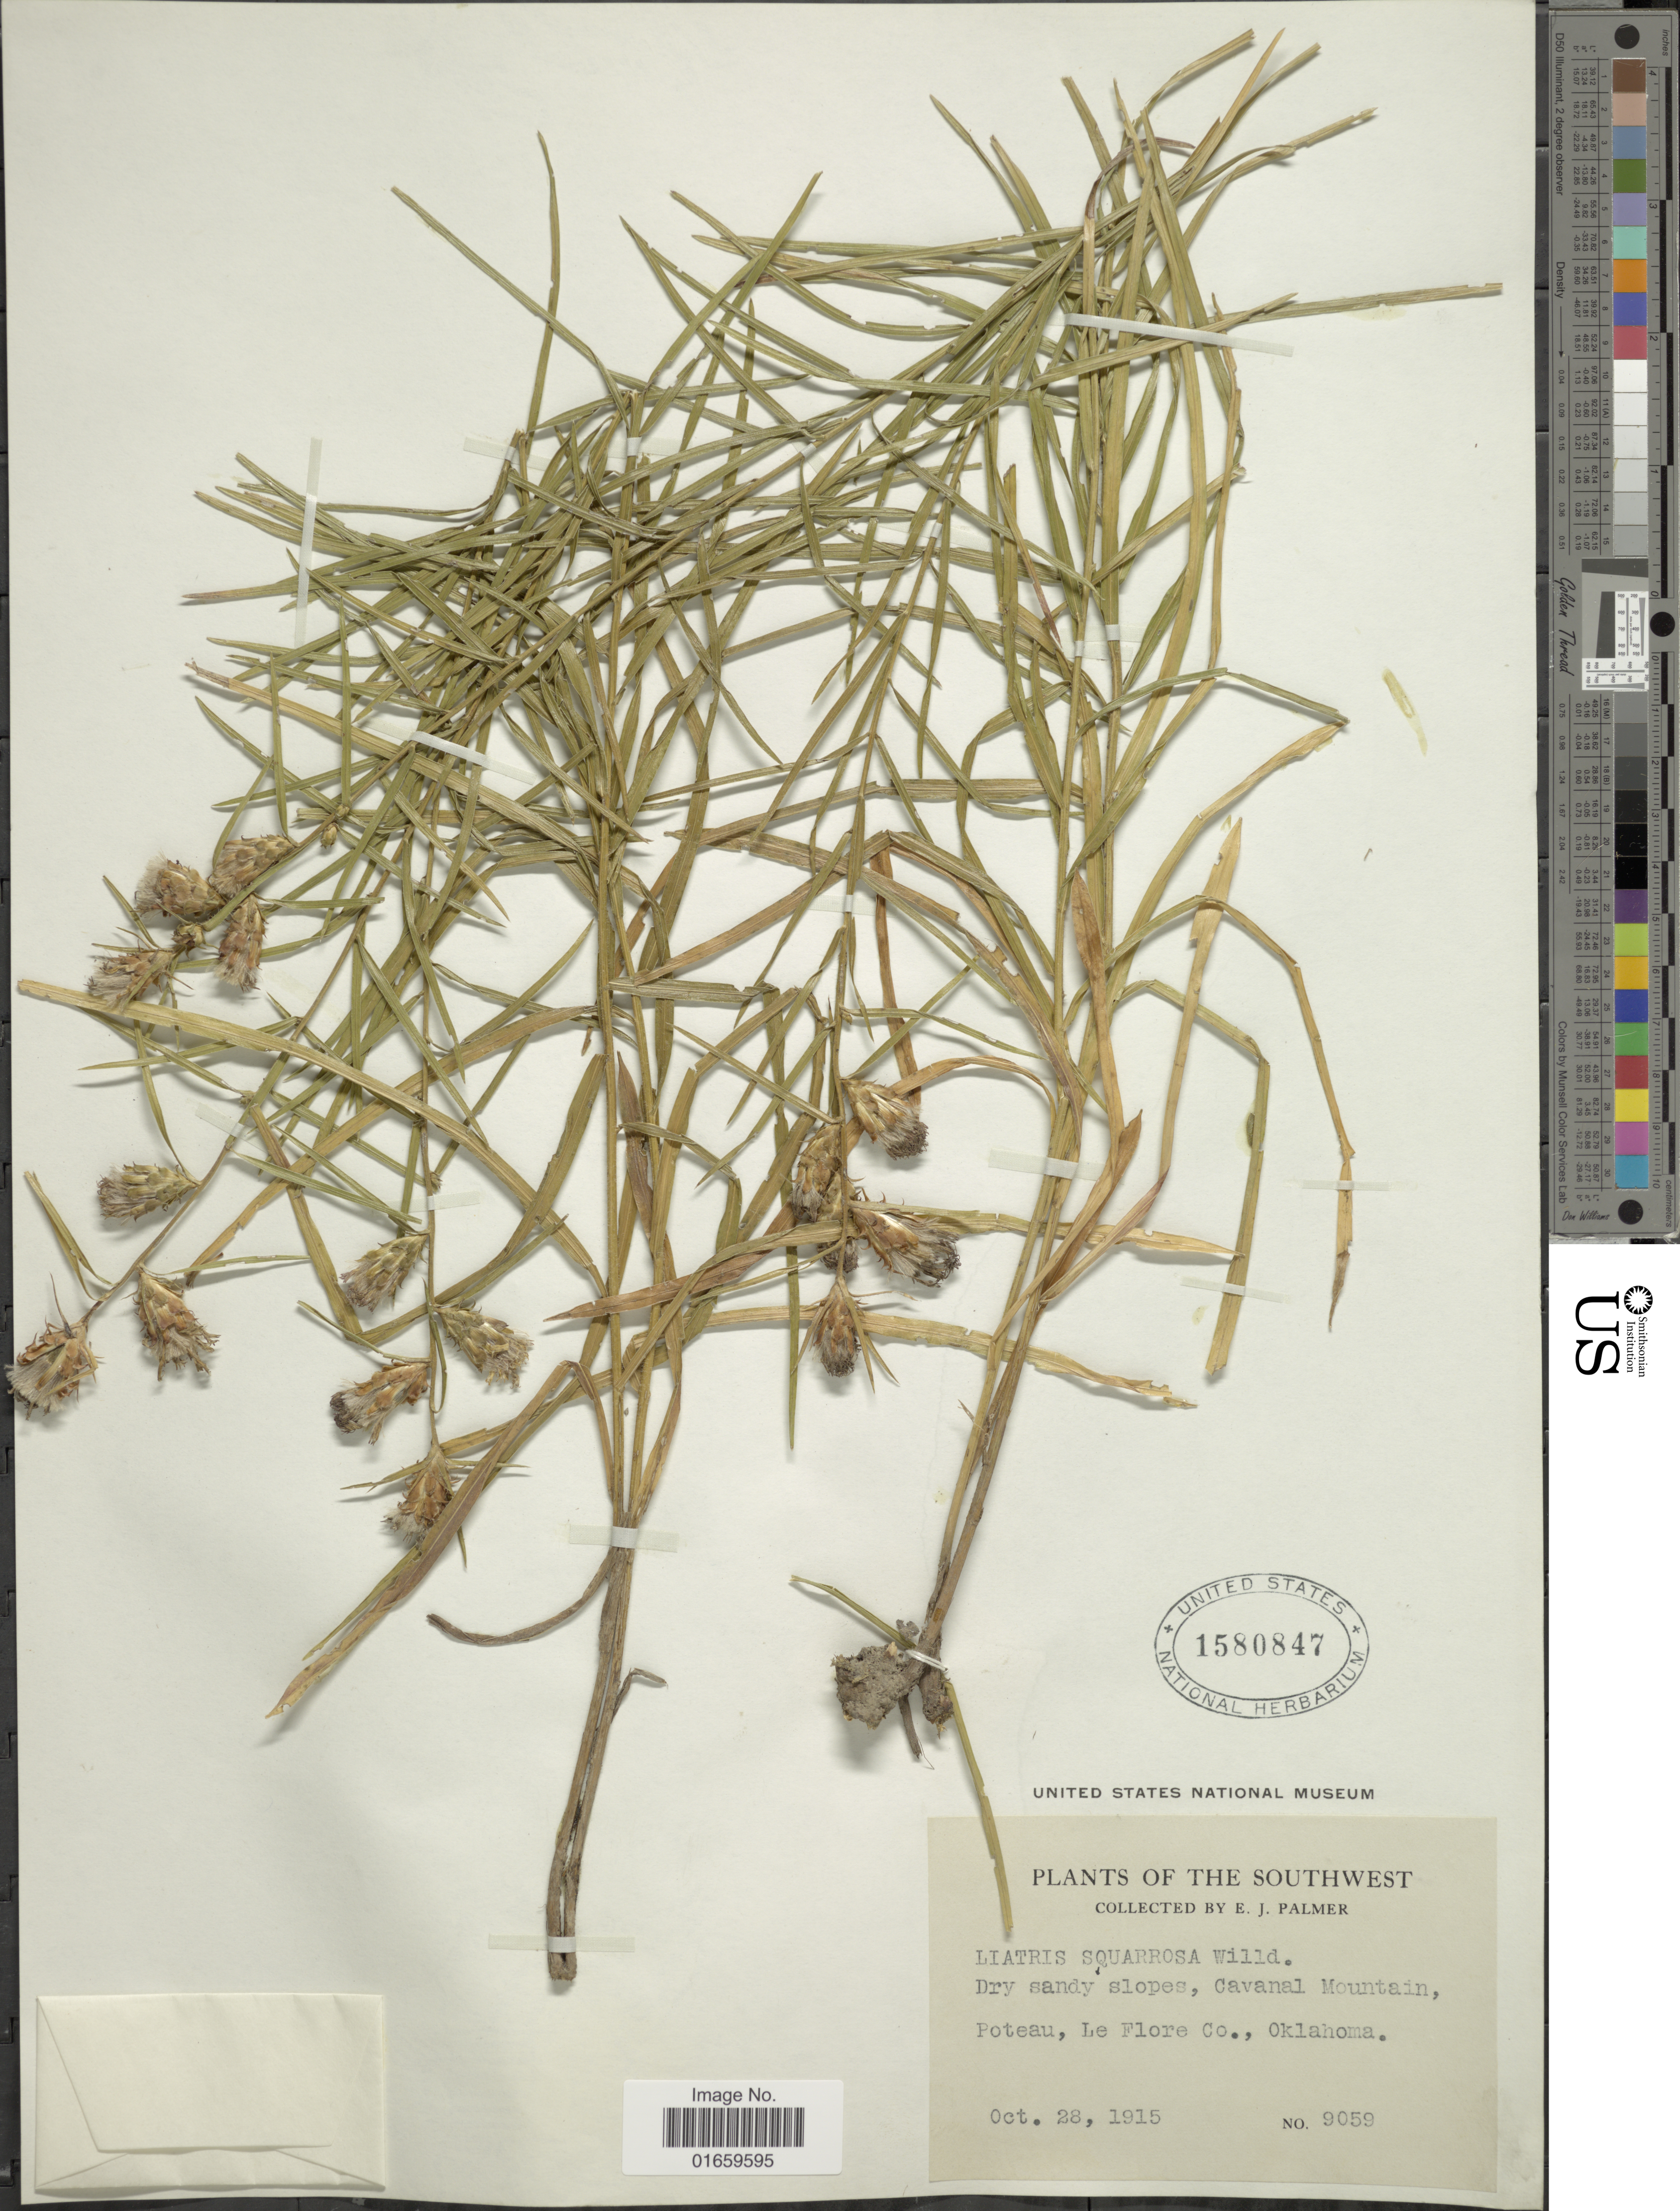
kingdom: Plantae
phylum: Tracheophyta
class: Magnoliopsida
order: Asterales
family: Asteraceae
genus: Liatris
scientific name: Liatris squarrosa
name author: (L.) Michx.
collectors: J. E. Palmér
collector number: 9059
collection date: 1915-10-28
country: United States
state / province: Oklahoma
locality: Southwest, Poteau, Le Flore Co., Oklahoma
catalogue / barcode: US 1580847